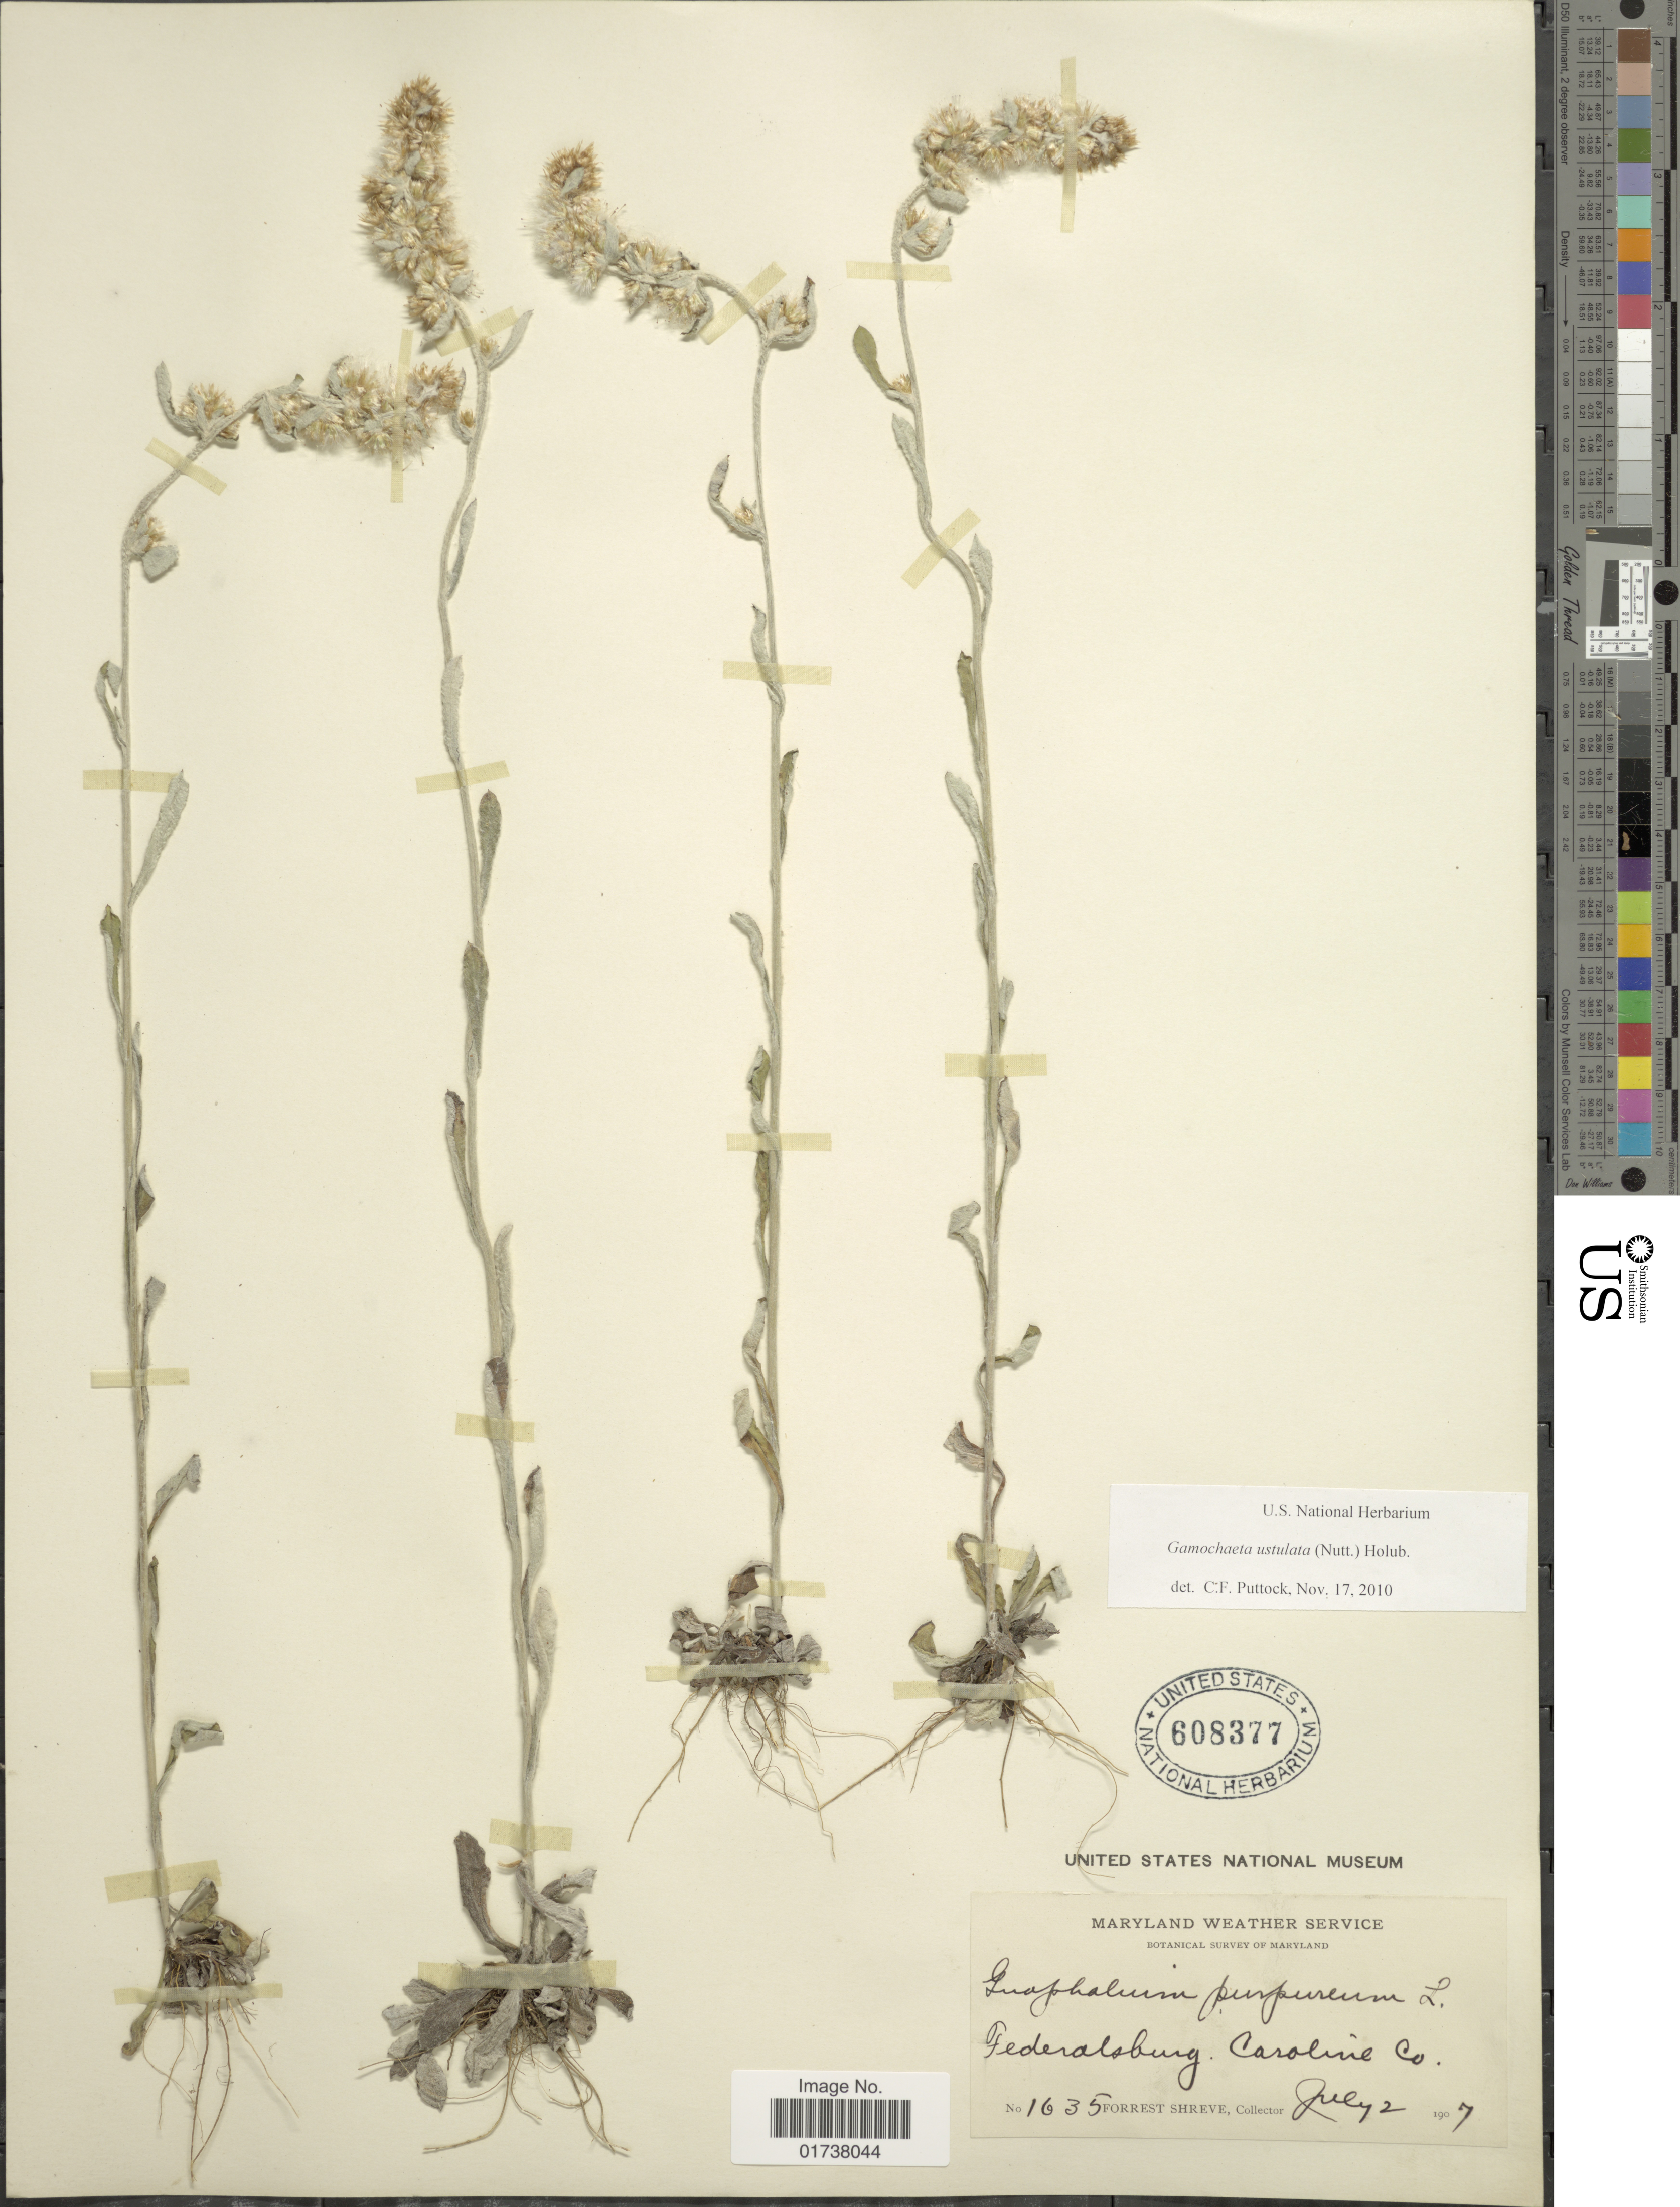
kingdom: Plantae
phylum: Tracheophyta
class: Magnoliopsida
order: Asterales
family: Asteraceae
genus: Gamochaeta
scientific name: Gamochaeta ustulata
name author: (Nutt.) Holub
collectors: F. Shreve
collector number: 1635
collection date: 1907-07-02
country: United States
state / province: Maryland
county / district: Caroline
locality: Federalburg, Carline Co.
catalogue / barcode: US 608377